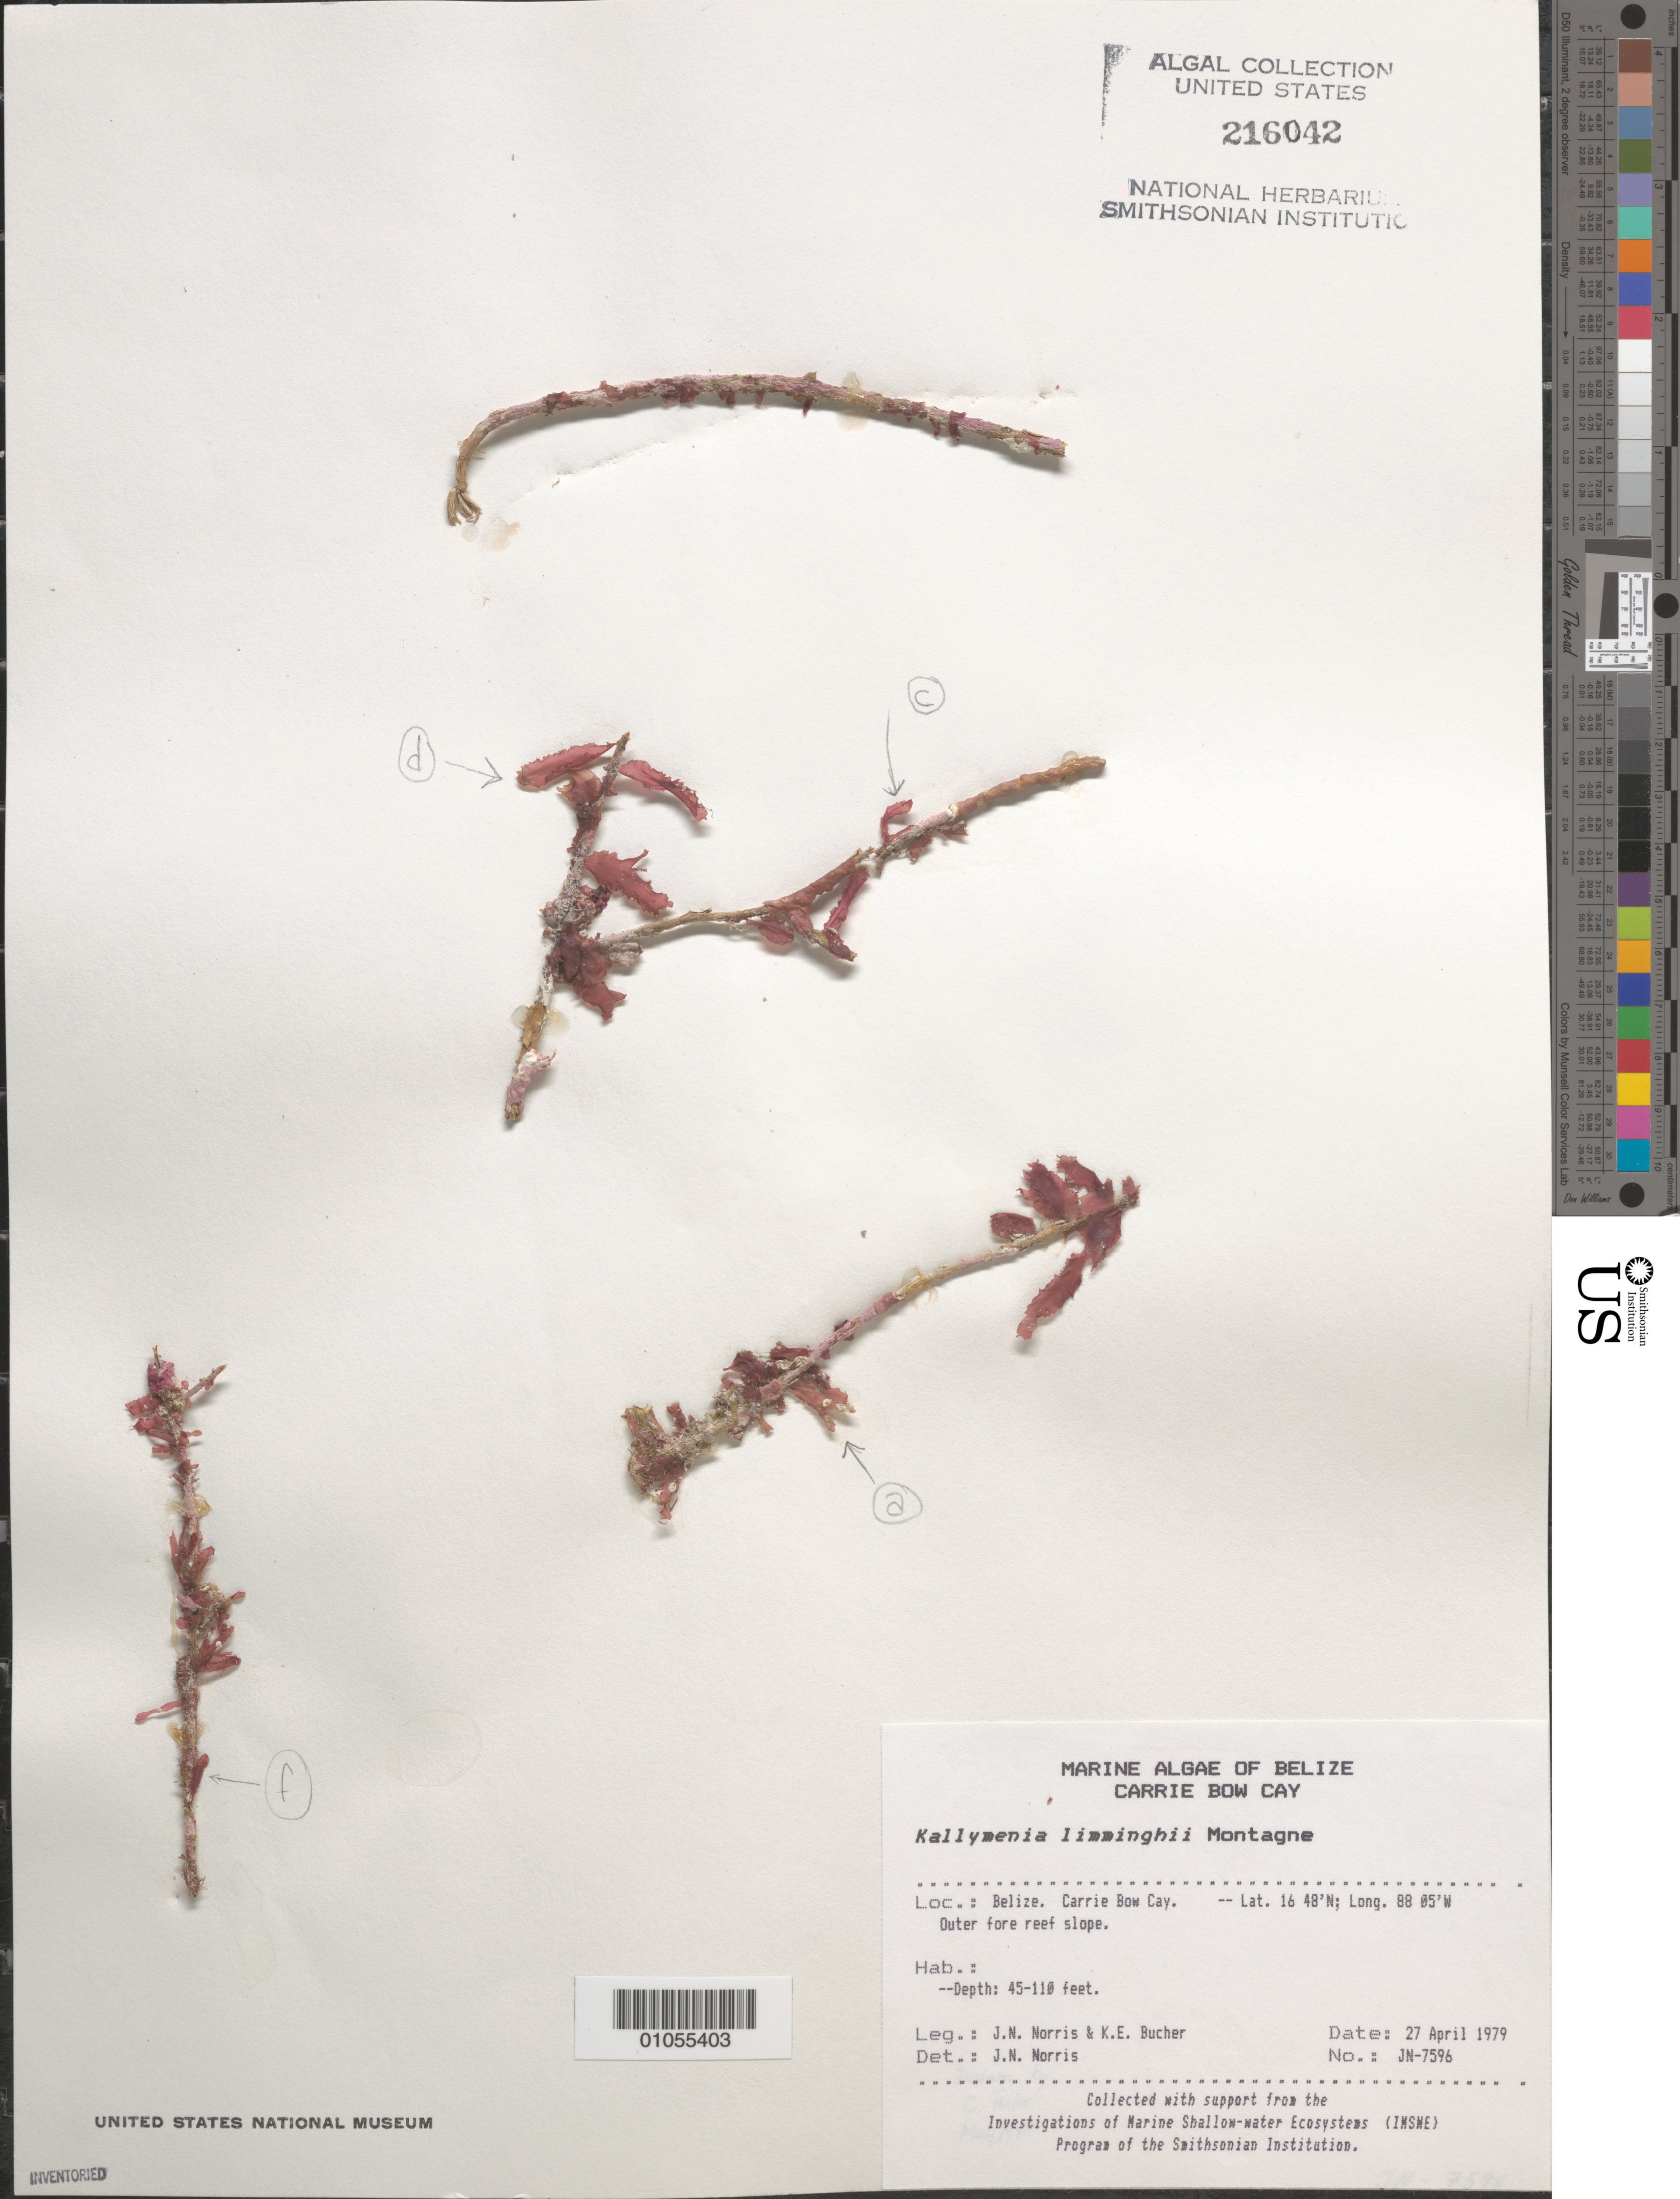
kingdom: Plantae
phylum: Rhodophyta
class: Florideophyceae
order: Gigartinales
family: Kallymeniaceae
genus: Kallymenia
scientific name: Kallymenia limminghei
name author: Mont.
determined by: Norris, James N.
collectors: J. N. Norris & K. E. Bucher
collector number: JN-7596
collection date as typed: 27 Apr 1979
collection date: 1979-04-27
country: Belize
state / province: Stann Creek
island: Carrie Bow Cay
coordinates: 16 48'N, 88 05'W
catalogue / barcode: US 216042